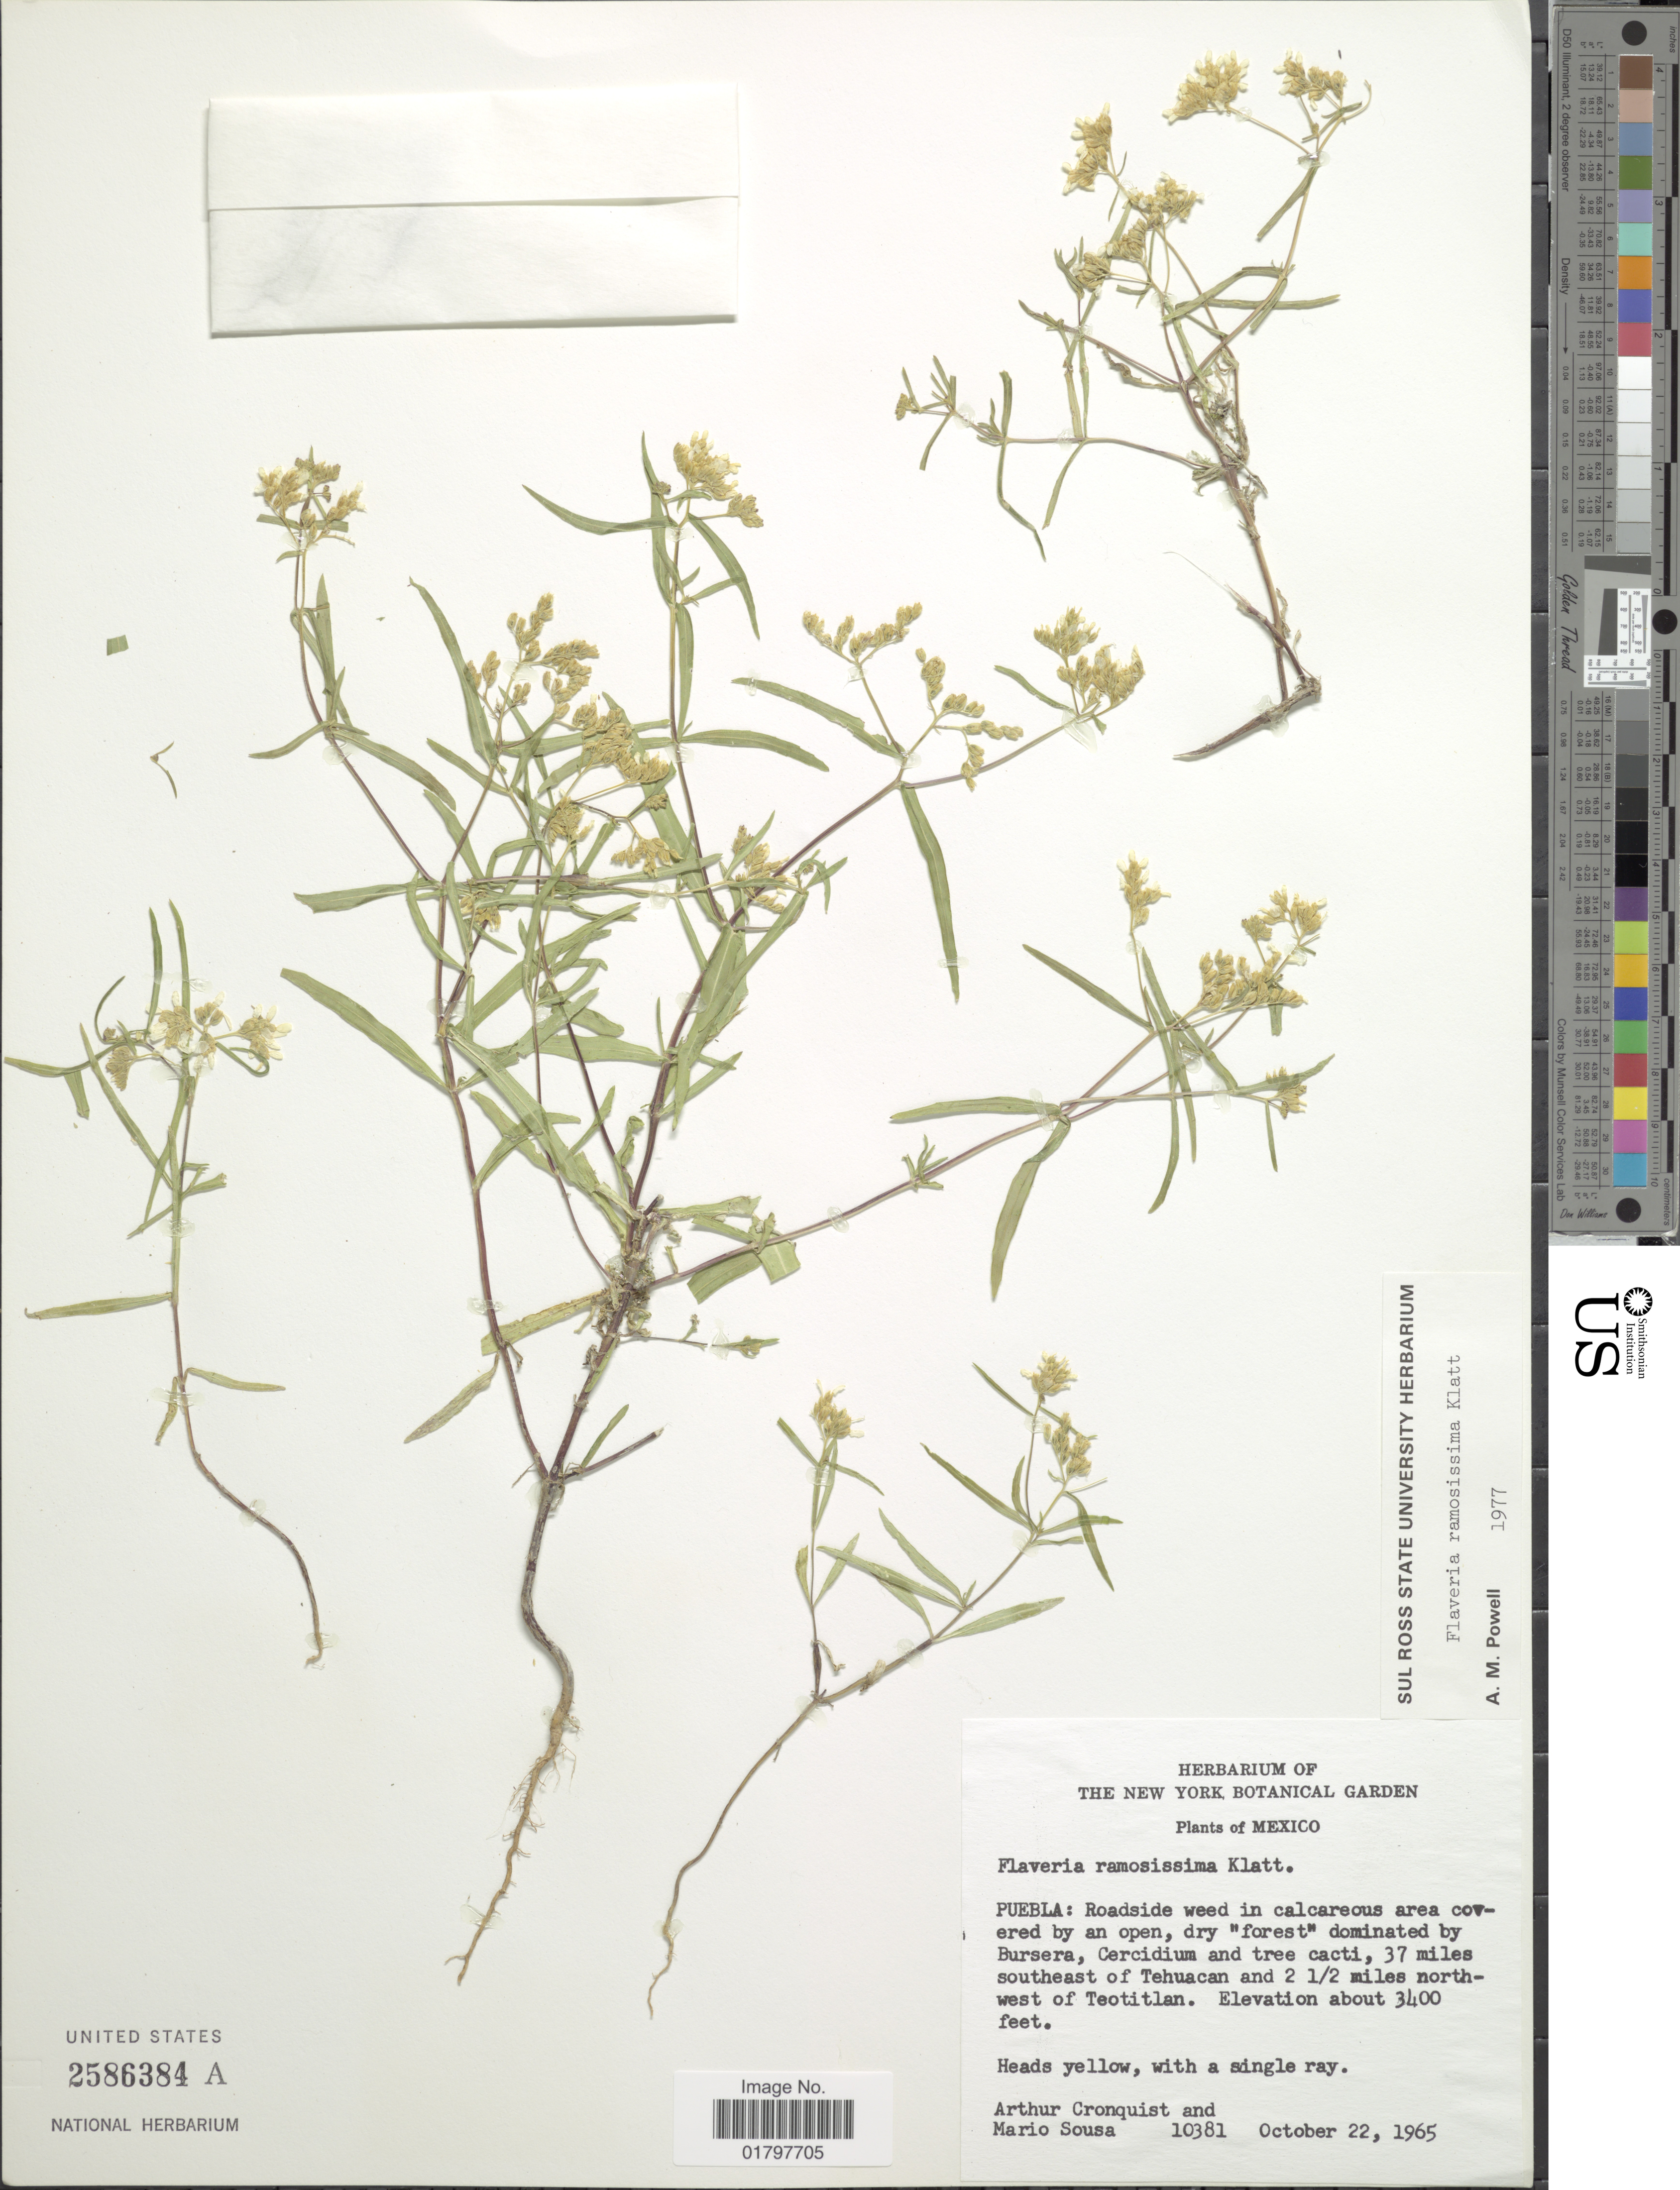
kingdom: Plantae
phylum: Tracheophyta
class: Magnoliopsida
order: Asterales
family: Asteraceae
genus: Flaveria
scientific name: Flaveria ramosissima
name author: Klatt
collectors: A. J. Cronquist & M. Sousa S.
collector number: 10381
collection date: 1965-10-22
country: Mexico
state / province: Puebla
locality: Puebla: Roadside weed in calcareous area covered by an open, dry "forest" dominated by Bursera, Cercidium and tree cacti, 37 miles southeast of Tehuacan and 2 1/2 miles north-west of Teotitlan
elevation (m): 1036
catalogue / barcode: US 2586384A